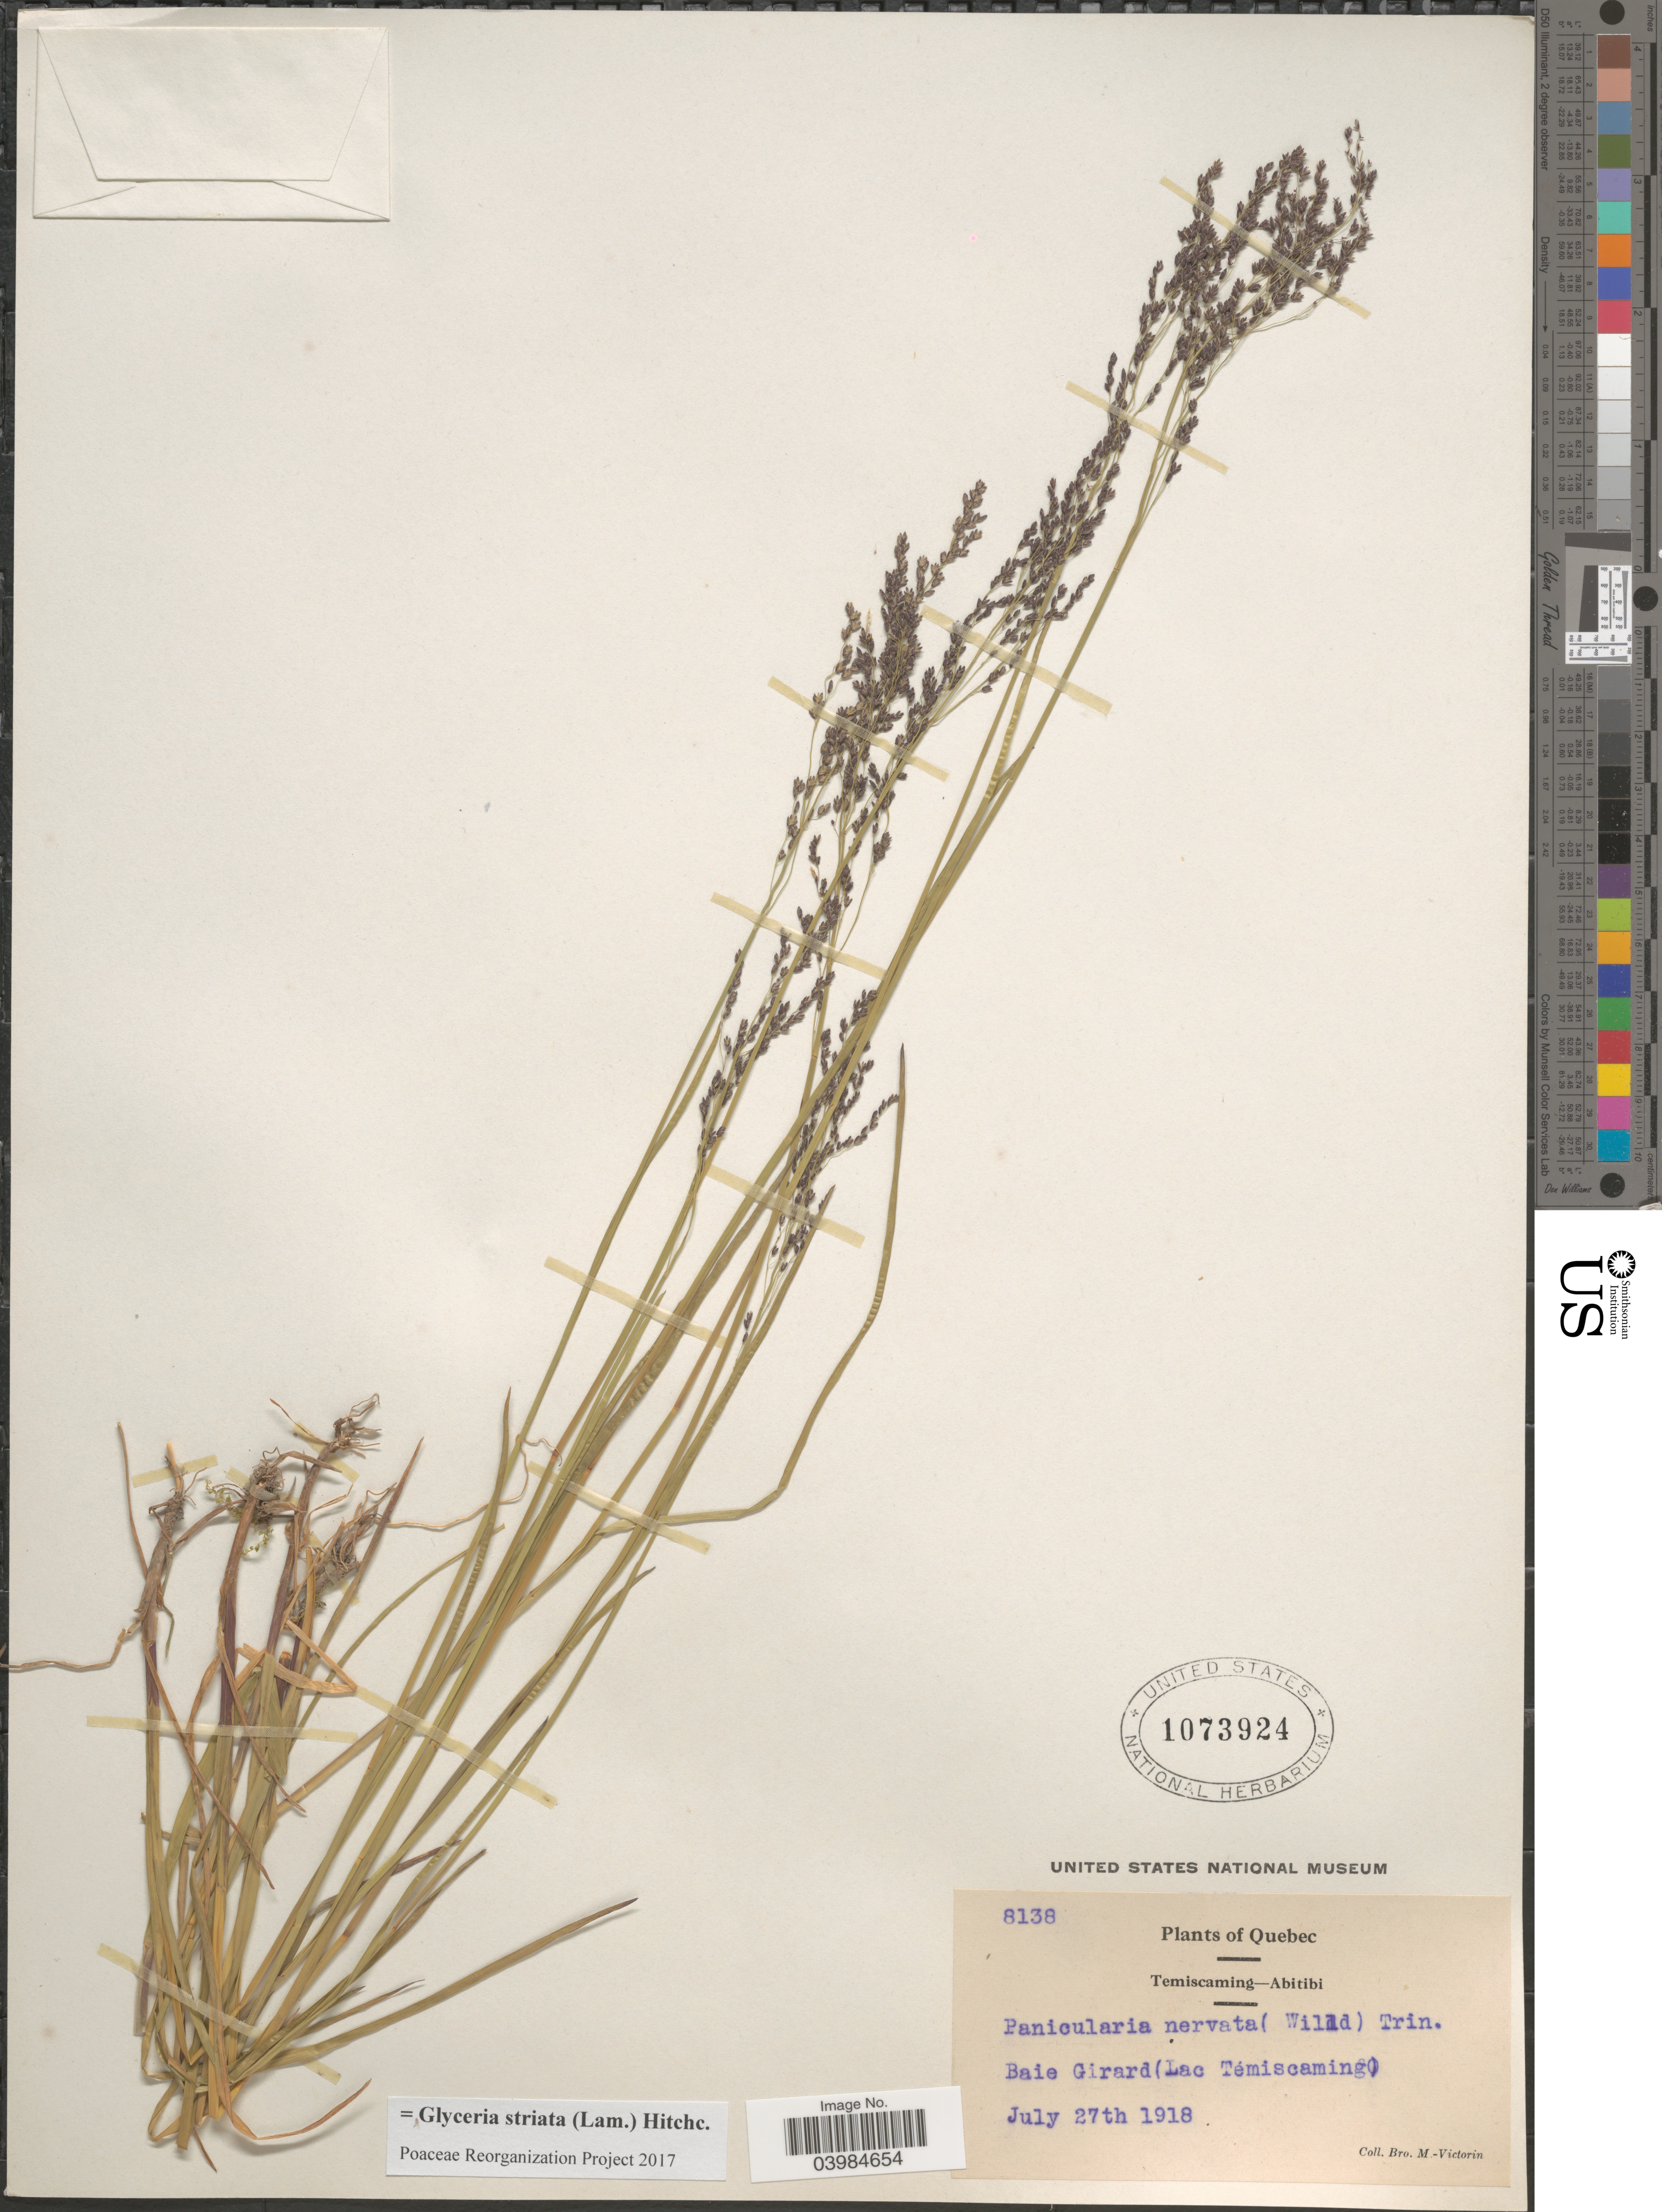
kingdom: Plantae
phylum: Tracheophyta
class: Liliopsida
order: Poales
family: Poaceae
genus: Glyceria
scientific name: Glyceria striata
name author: (Lam.) Hitchc.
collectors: Fr. Marie-Victorin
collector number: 8138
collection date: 1918-07-27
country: Canada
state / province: Quebec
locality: Temiscaming-Abitibi. Baie Girard (Lac Témiscaming).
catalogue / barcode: US 1073924